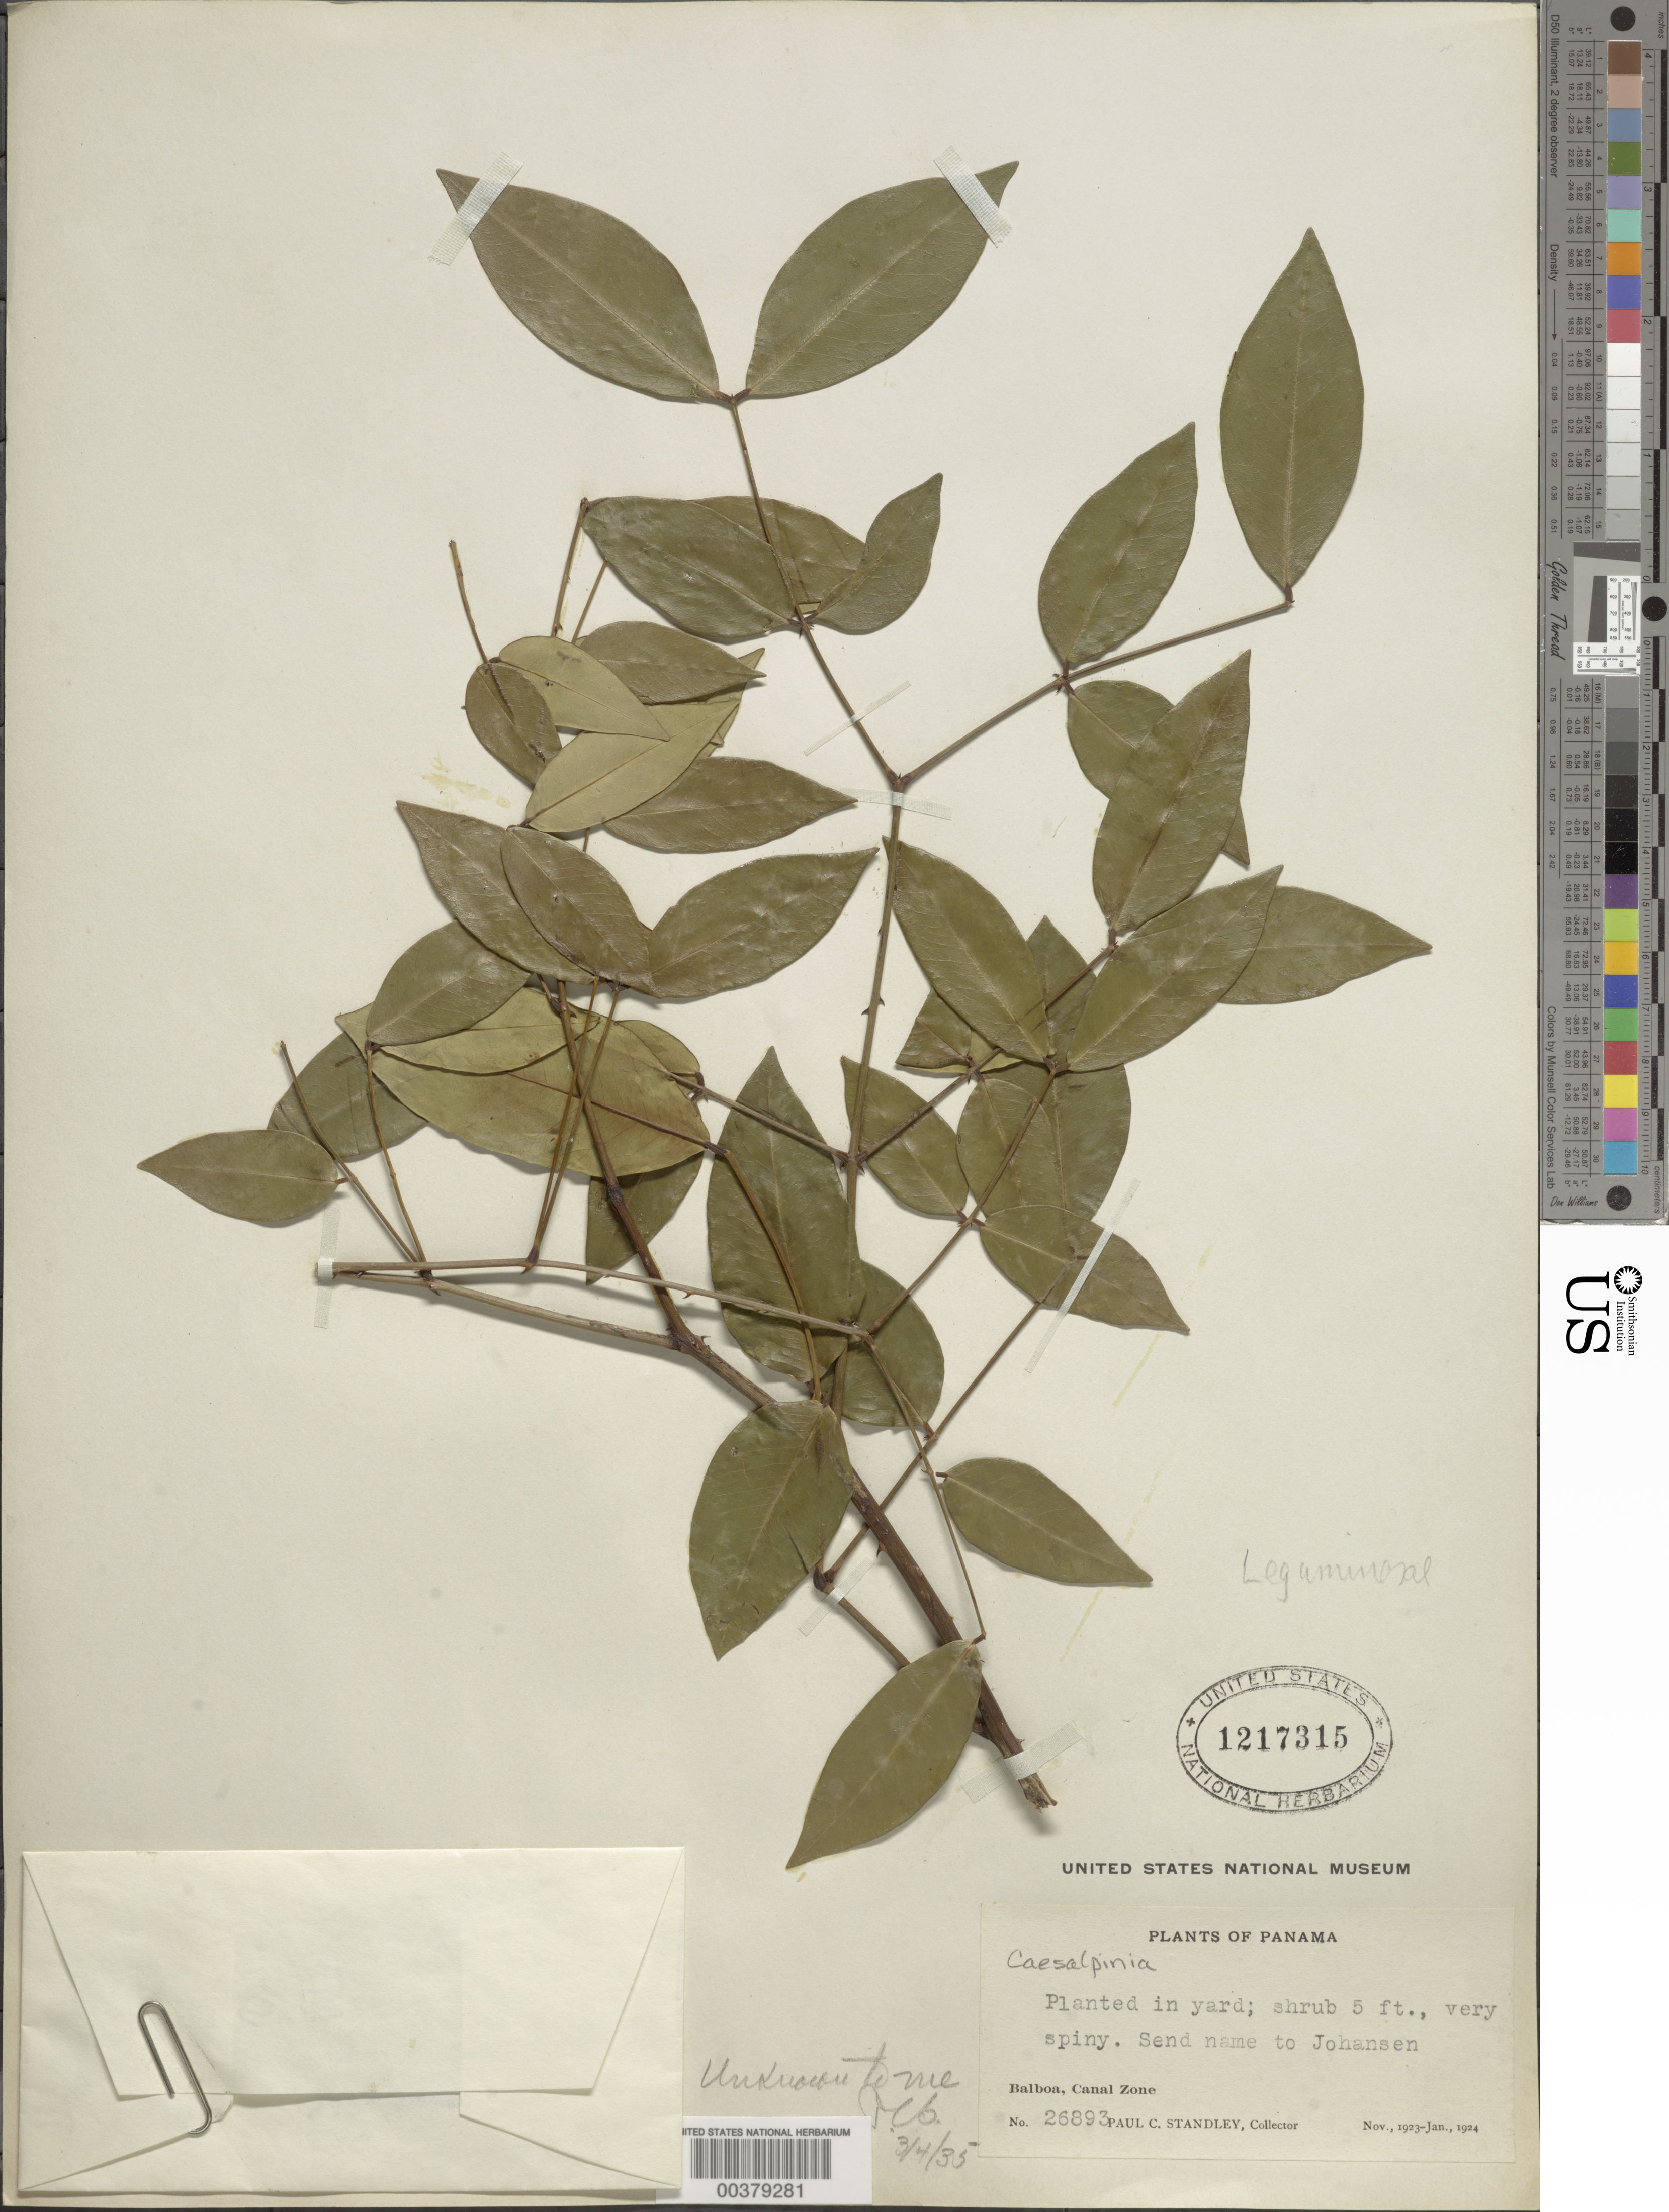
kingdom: Plantae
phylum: Tracheophyta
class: Magnoliopsida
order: Fabales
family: Fabaceae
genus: Caesalpinia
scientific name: Caesalpinia sp.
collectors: P. C. Standley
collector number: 26893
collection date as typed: Nov 1923 to -- Jan 1924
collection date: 1923-11/1924-01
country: Panama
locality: Balboa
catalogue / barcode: US 1217315